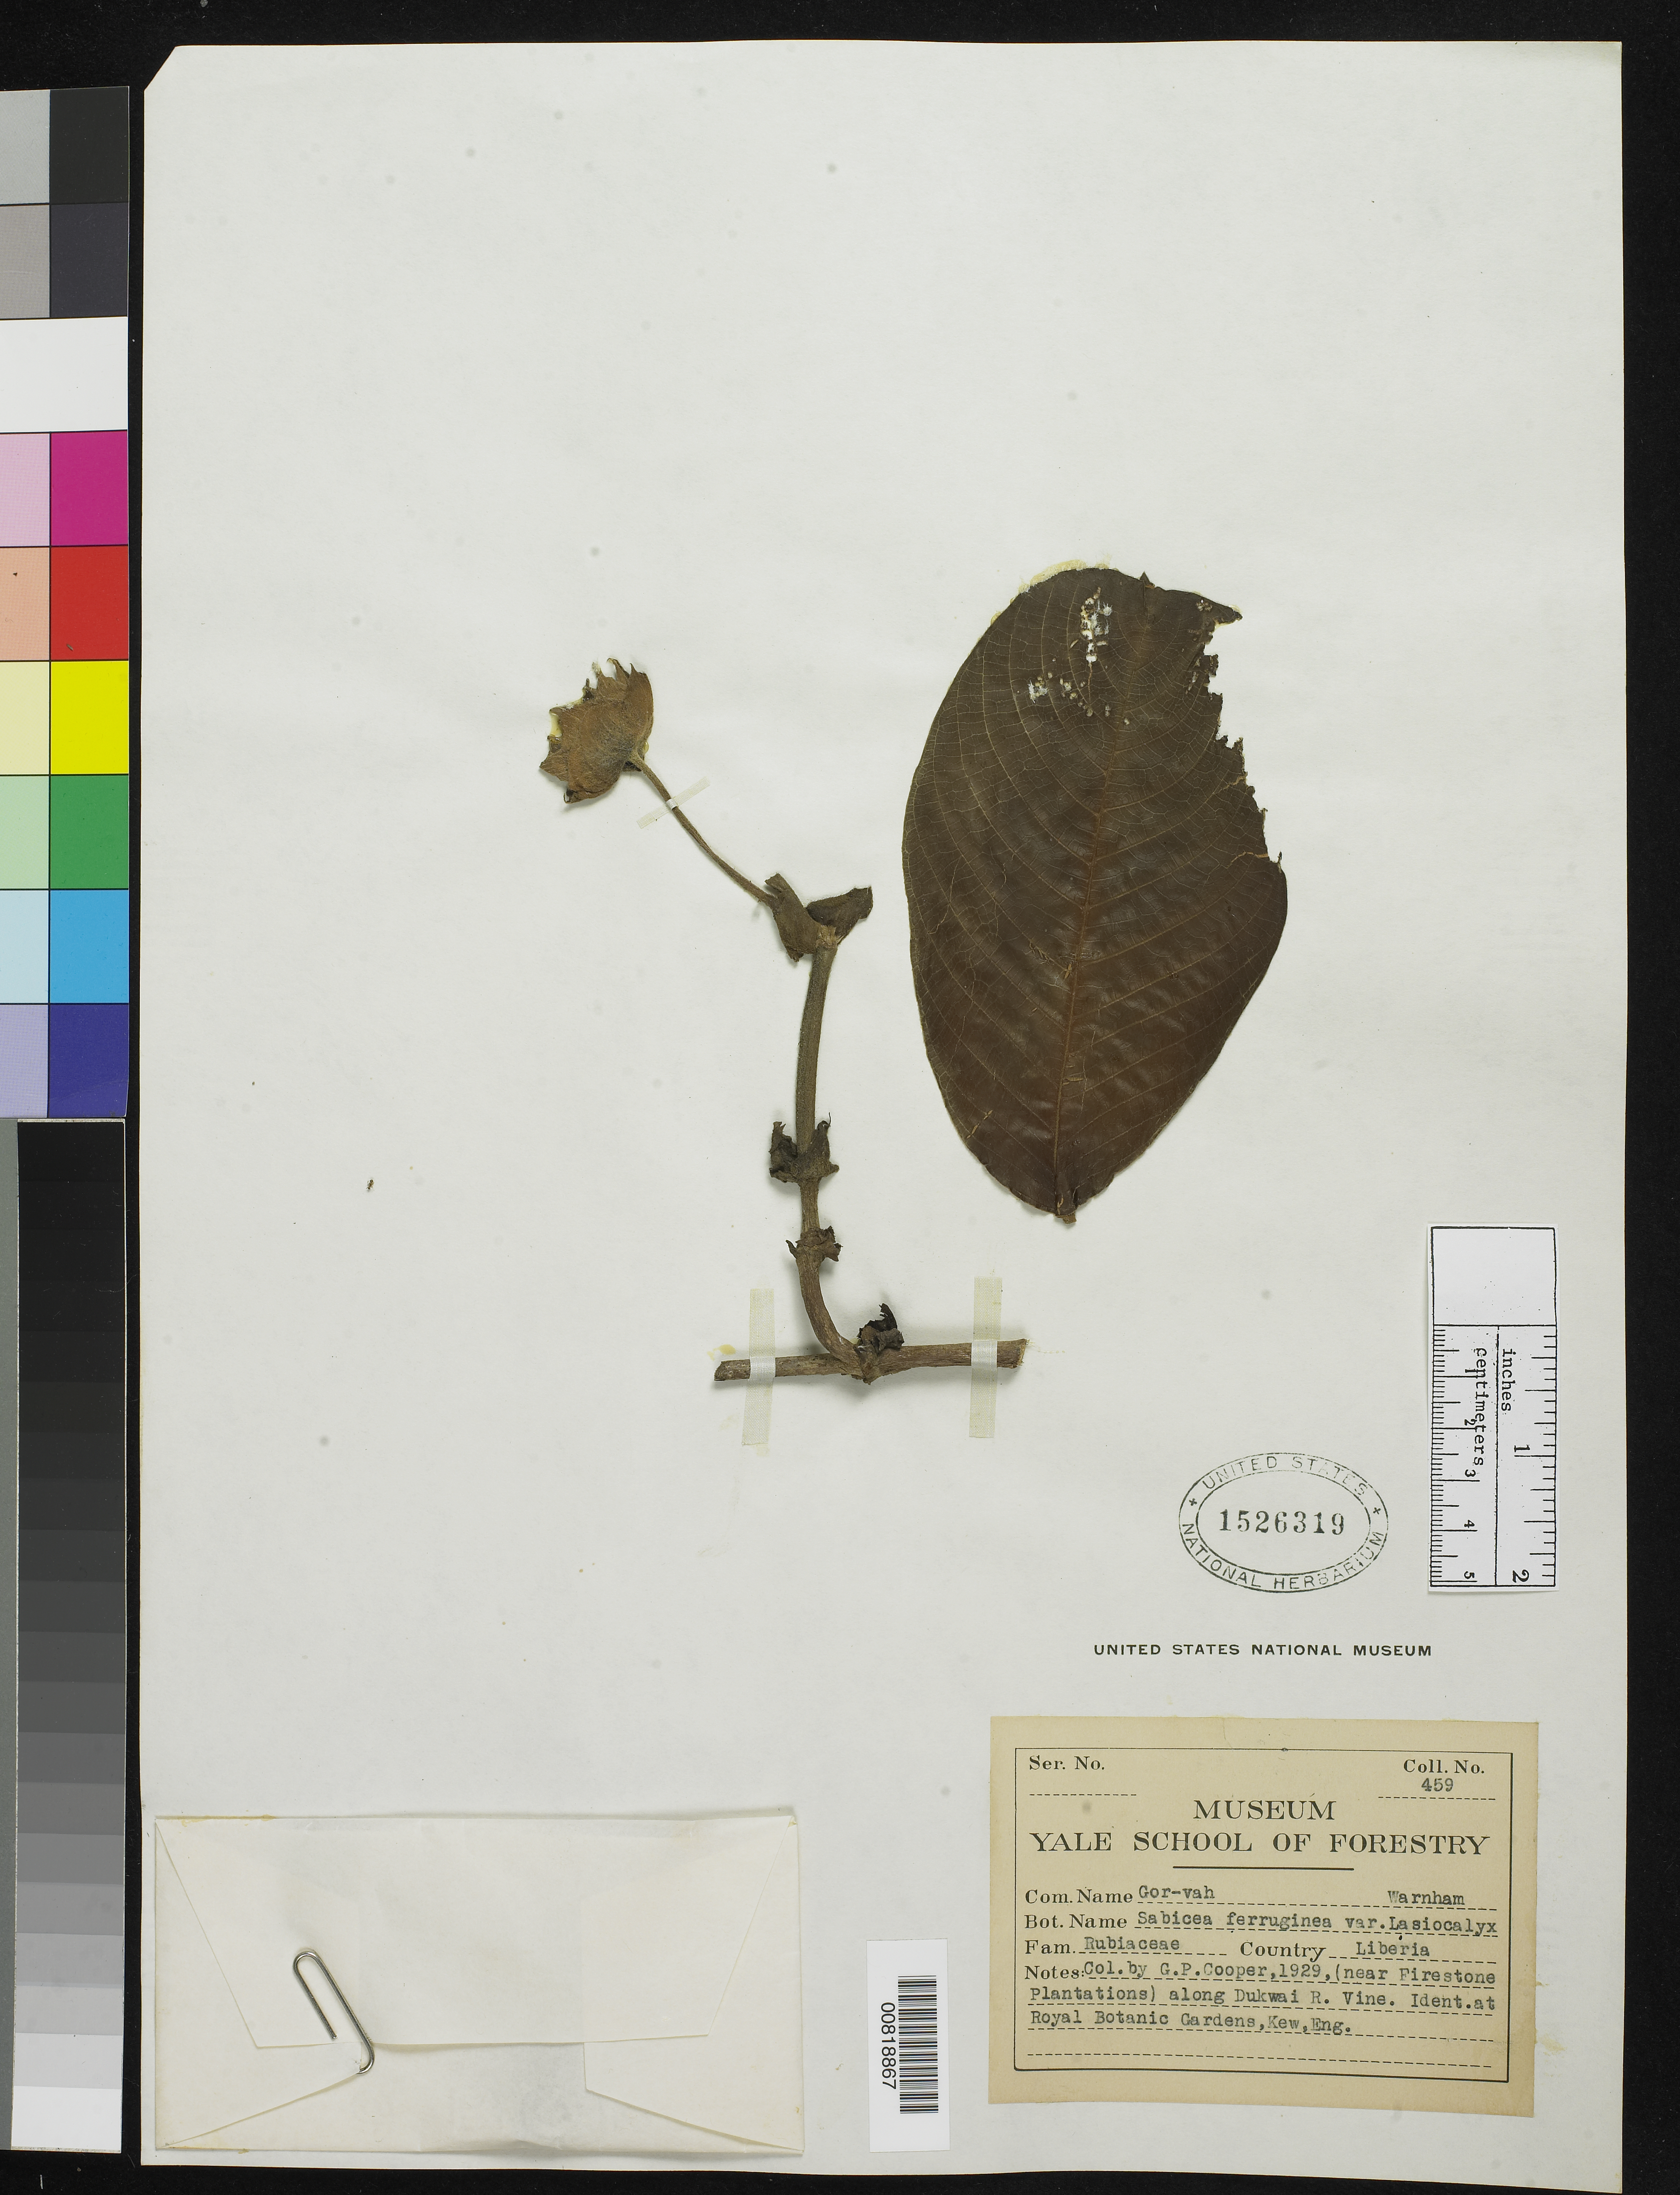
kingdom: Plantae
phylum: Tracheophyta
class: Magnoliopsida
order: Gentianales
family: Rubiaceae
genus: Sabicea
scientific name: Sabicea ferruginea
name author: Benth.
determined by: Zemagho, Lise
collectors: G. Cooper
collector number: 459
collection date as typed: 1929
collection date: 1929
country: Liberia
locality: (near Firestone Plantations) along Dukwai River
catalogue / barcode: US 1526319